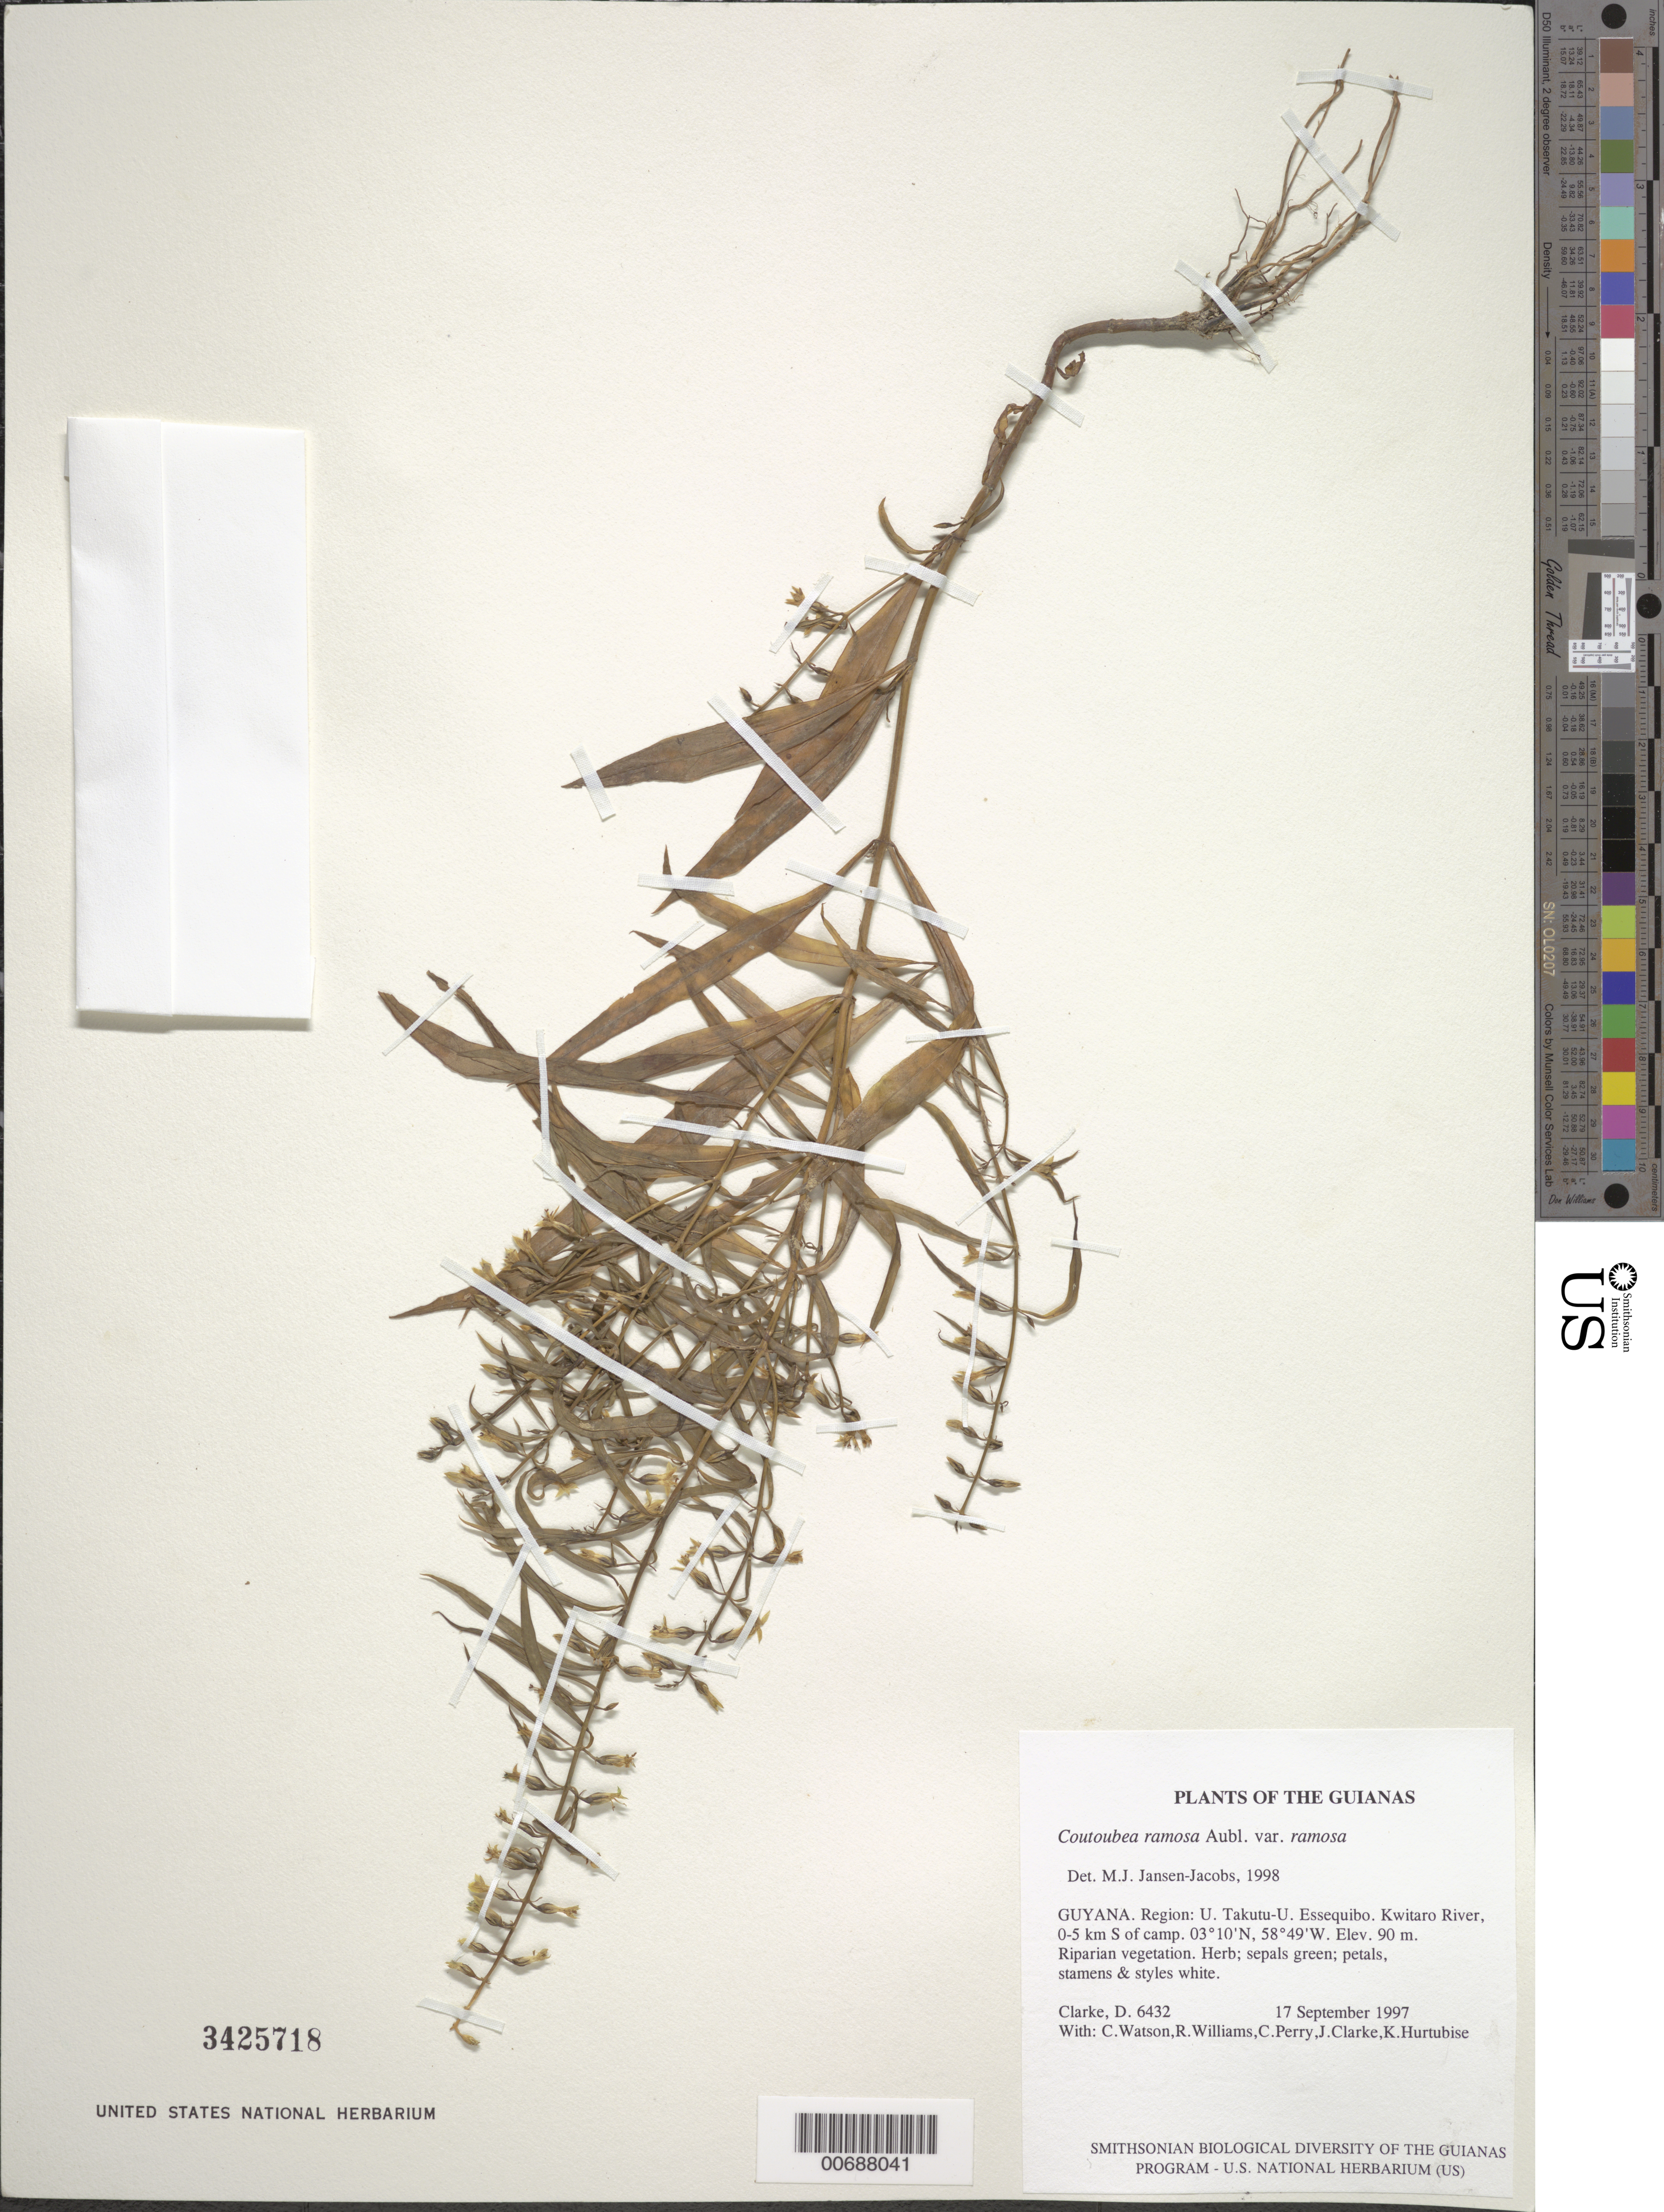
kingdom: Plantae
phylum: Tracheophyta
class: Magnoliopsida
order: Gentianales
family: Gentianaceae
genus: Coutoubea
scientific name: Coutoubea ramosa var. ramosa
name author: Aubl.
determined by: Jansen-Jacobs, M. J., (U), Nationaal Herbarium Nederland, Utrecht University branch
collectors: H. D. Clarke, C. Watson, R. Williams, C. Perry, J. Clarke & K. Hurtubise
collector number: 6432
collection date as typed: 17 September 1997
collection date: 1997-09-17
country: Guyana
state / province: U. Takutu-U. Essequibo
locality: Kwitaro River, 0-5 km S of camp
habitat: Riparian vegetation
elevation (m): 90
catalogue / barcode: US 3425718